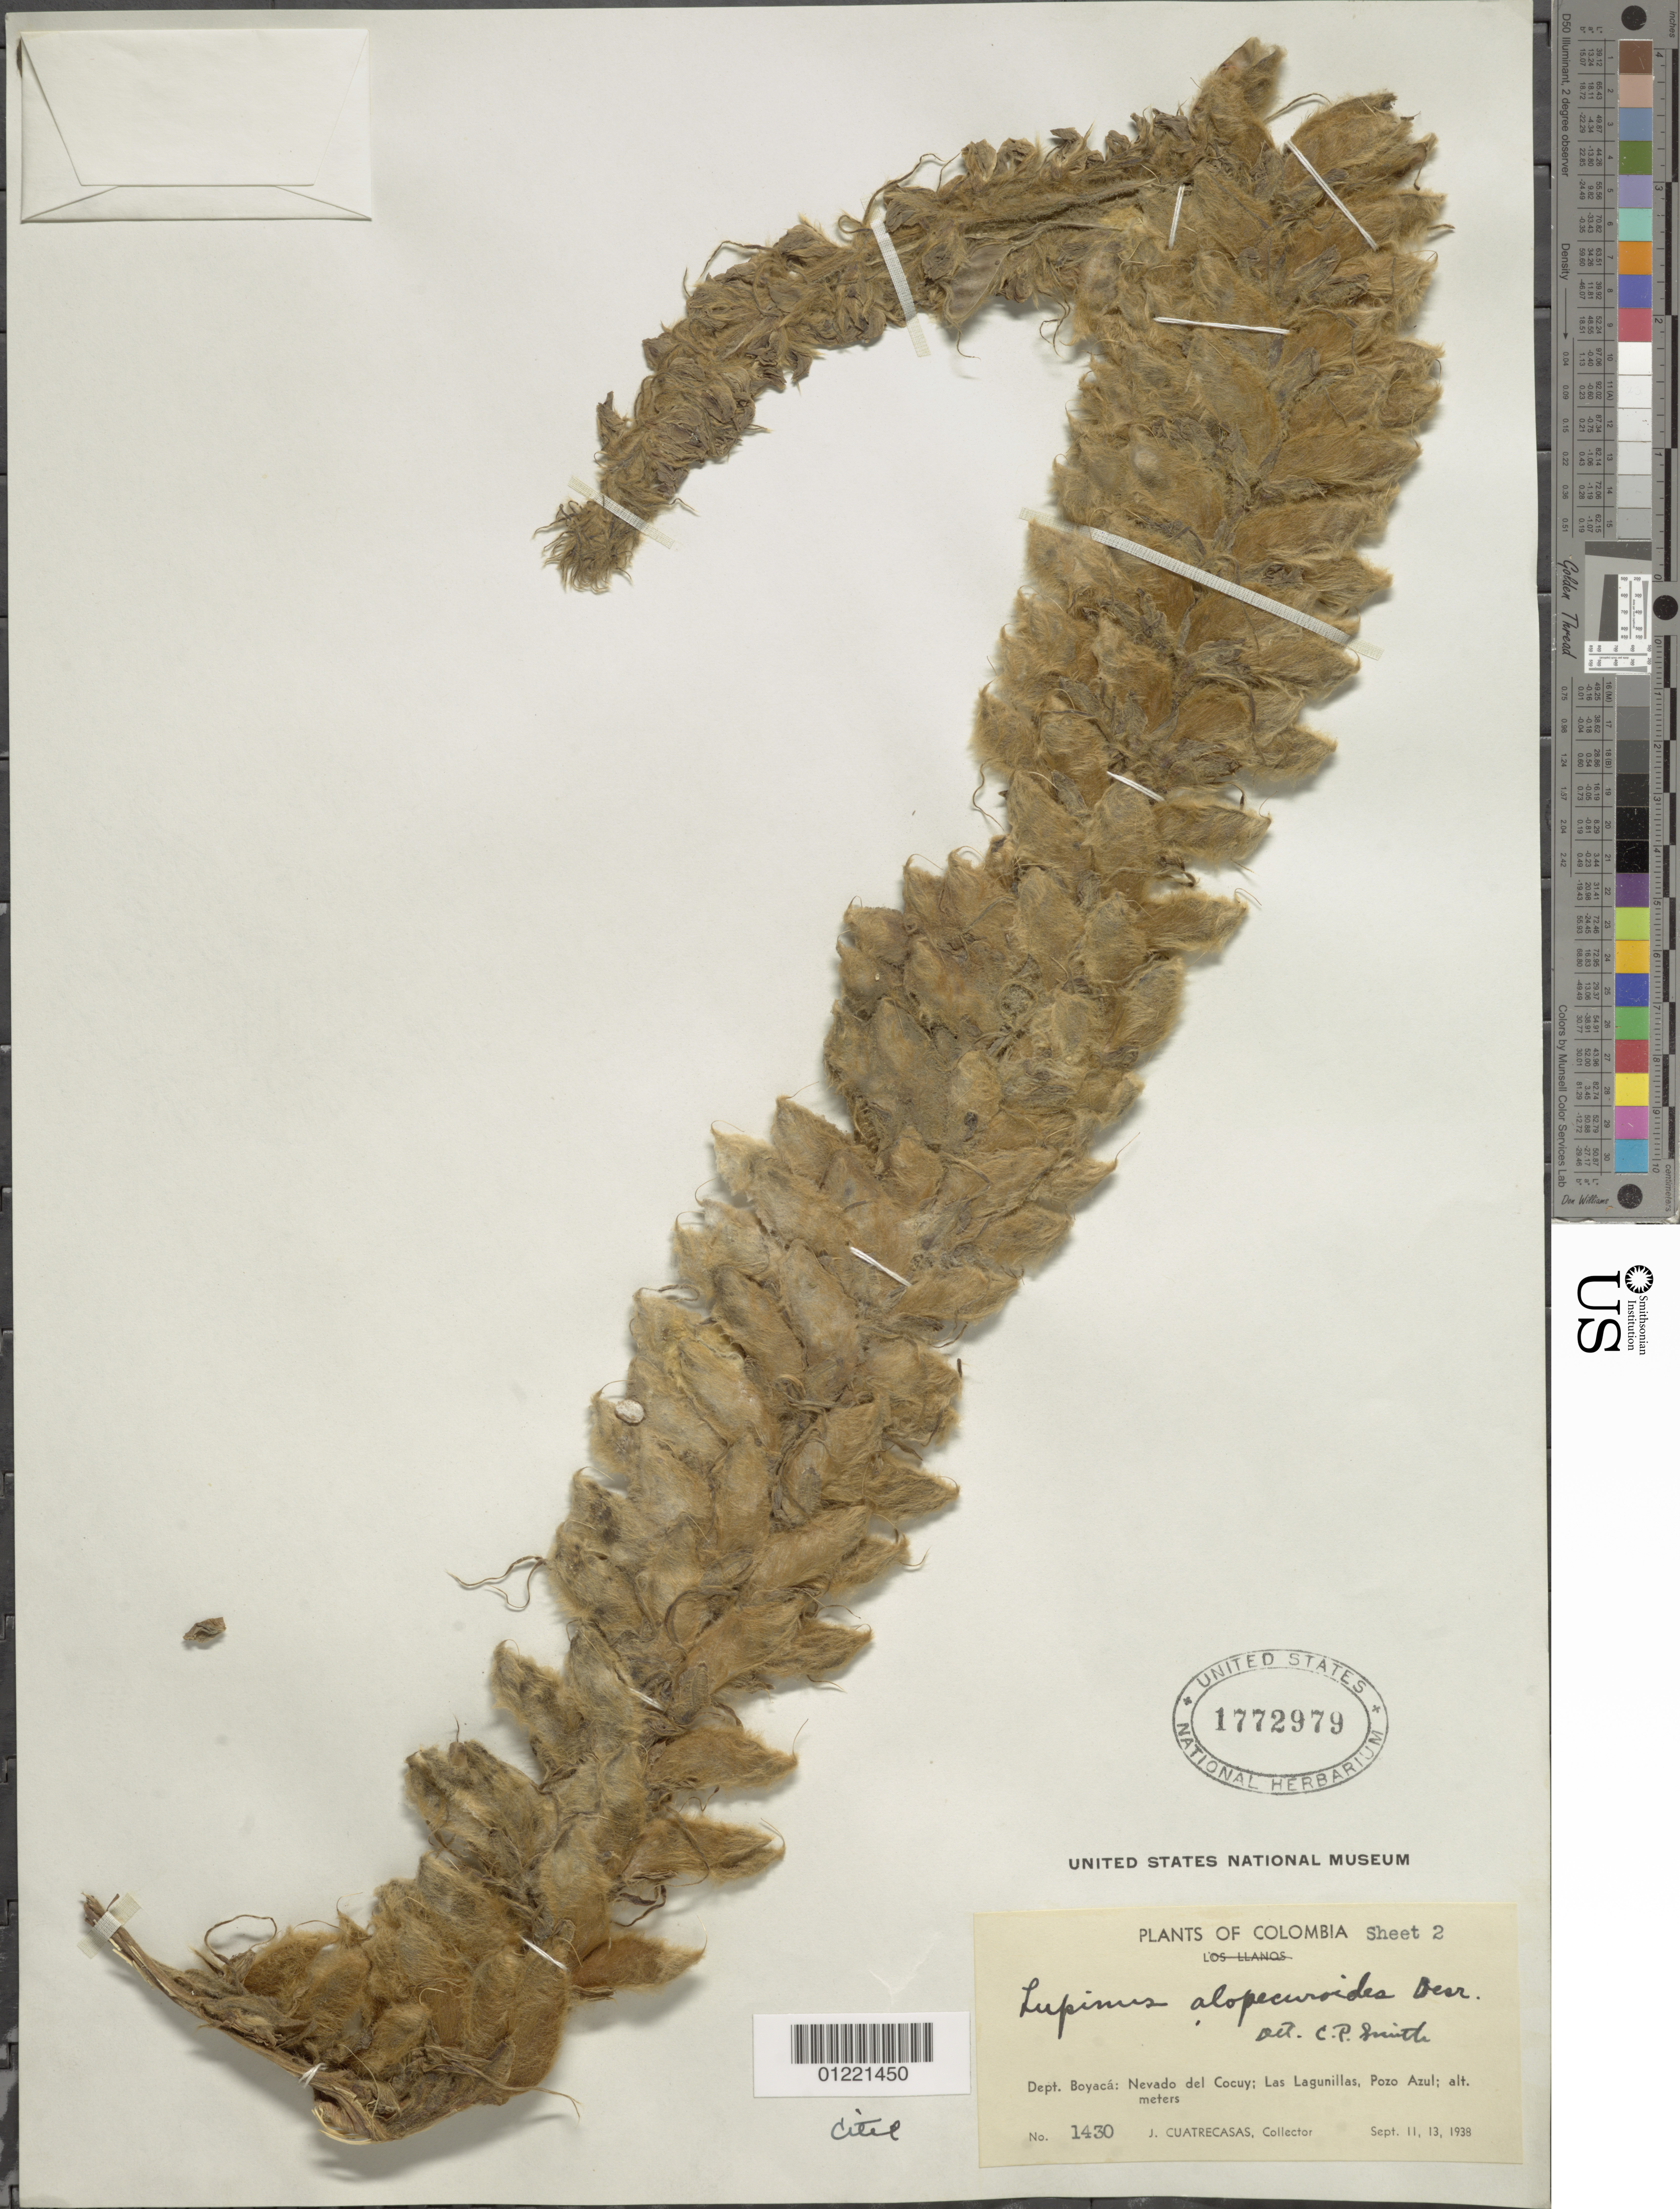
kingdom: Plantae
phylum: Tracheophyta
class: Magnoliopsida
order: Fabales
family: Fabaceae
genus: Lupinus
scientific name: Lupinus alopecuroides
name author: Desr.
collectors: J. Cuatrecasas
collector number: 1430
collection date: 1938-09-11/1938-09-13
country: Colombia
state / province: Boyacá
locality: Dept. Boyacá: Nevado del Cocuy; Las Lagunillas, Pozo Azul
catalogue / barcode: US 1772979